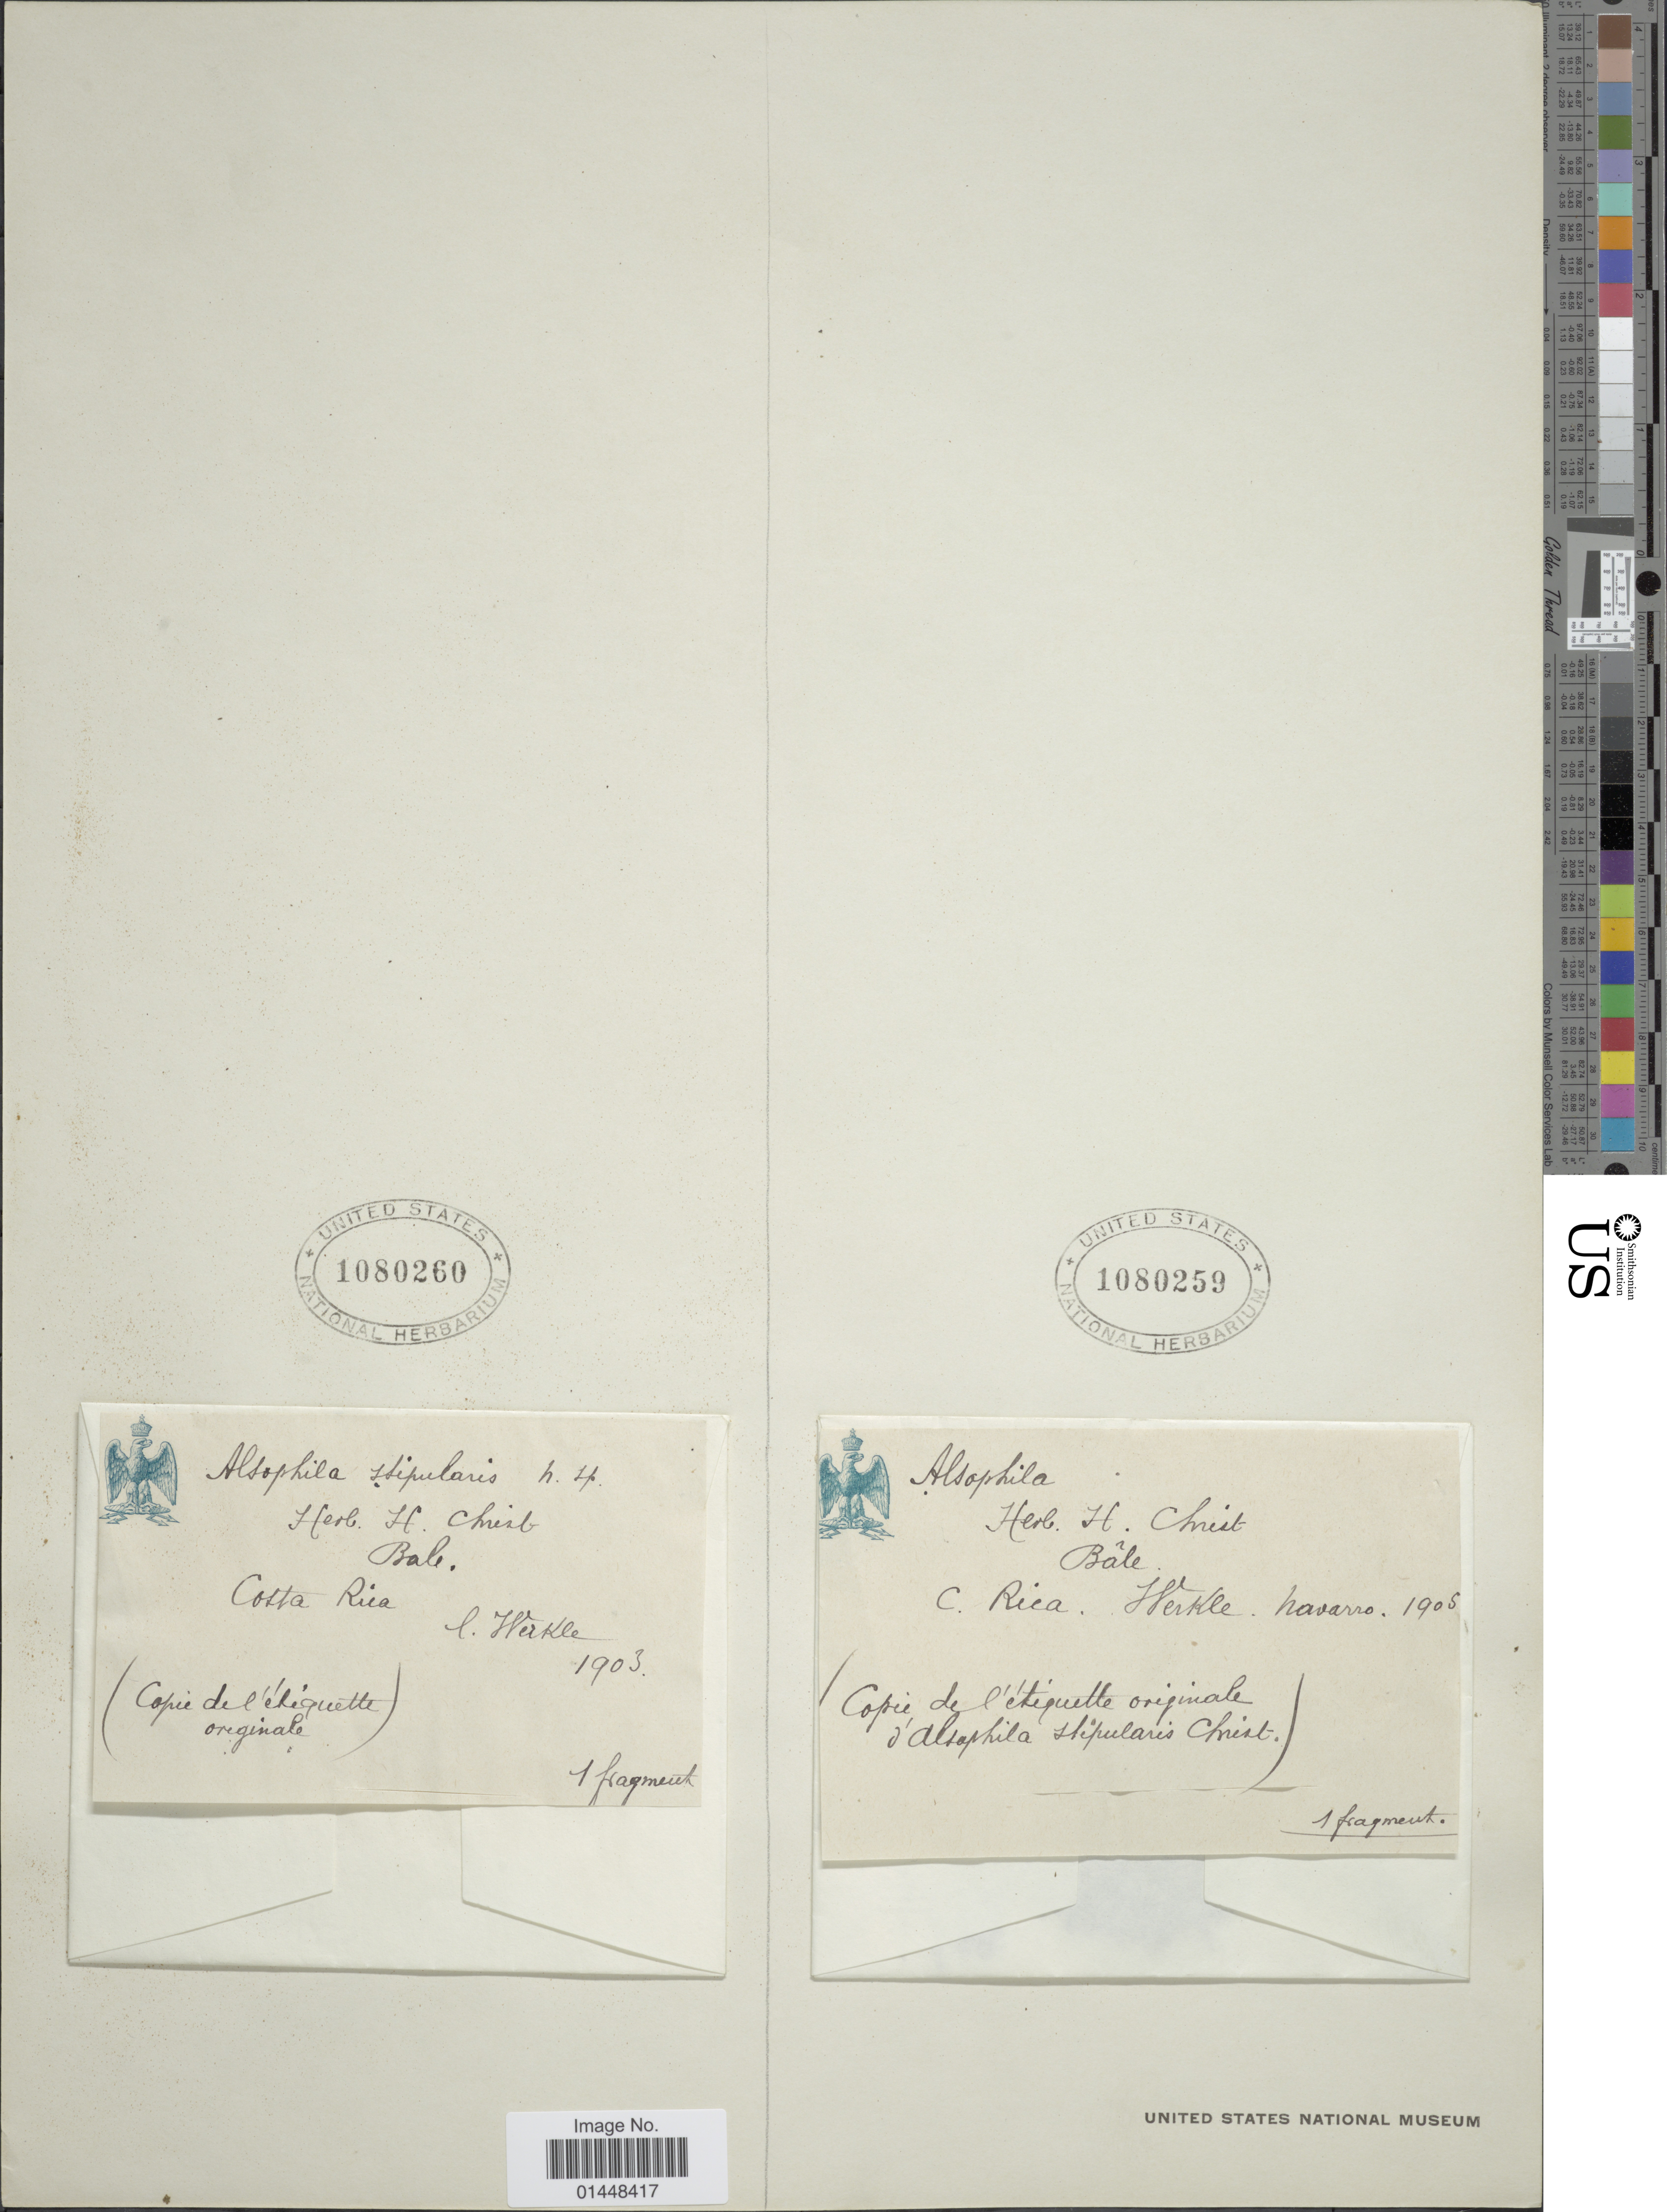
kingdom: Plantae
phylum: Tracheophyta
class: Polypodiopsida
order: Cyatheales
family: Cyatheaceae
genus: Cyathea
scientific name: Cyathea bicrenata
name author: Liebm.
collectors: C. C Wercklé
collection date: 1903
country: Costa Rica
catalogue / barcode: US 1080260